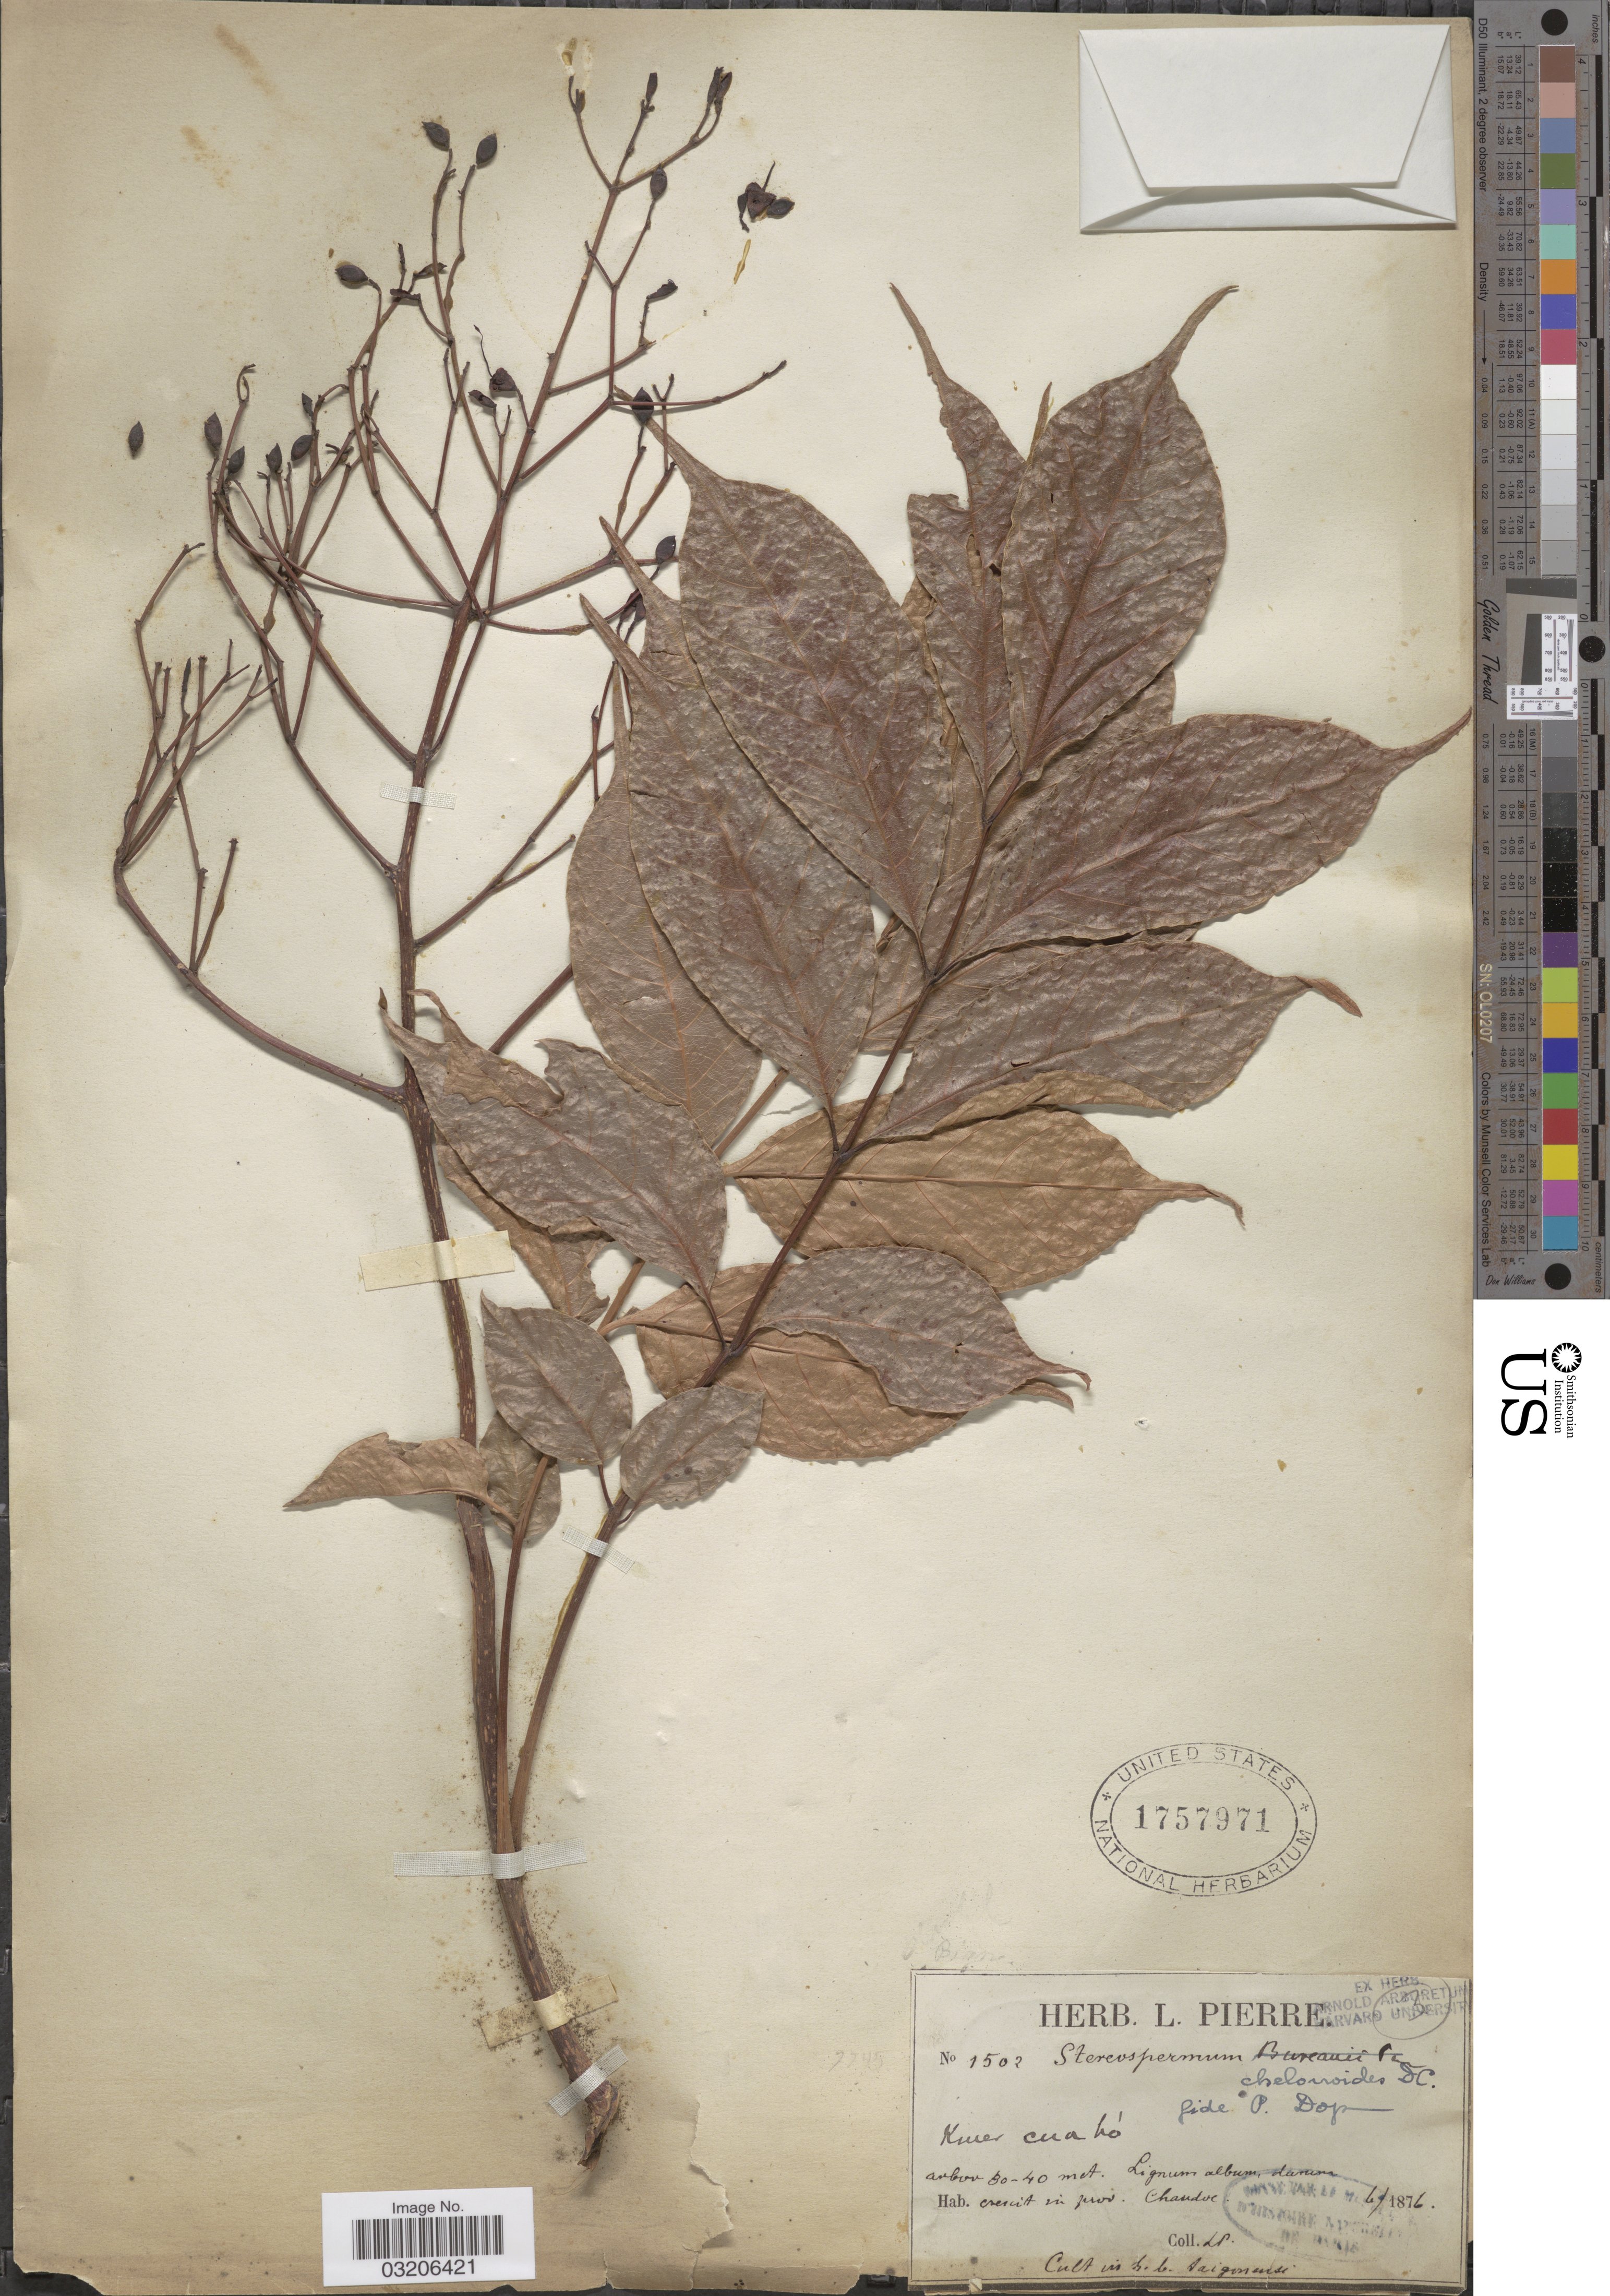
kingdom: Plantae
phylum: Tracheophyta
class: Magnoliopsida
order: Lamiales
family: Bignoniaceae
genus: Stereospermum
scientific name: Stereospermum chelonoides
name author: DC.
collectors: L. Pierre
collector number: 1502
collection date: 1876-06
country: Vietnam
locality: Crescit in prov. Chaudoc. Cult in H.B. Saigonensi.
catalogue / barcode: US 1757971